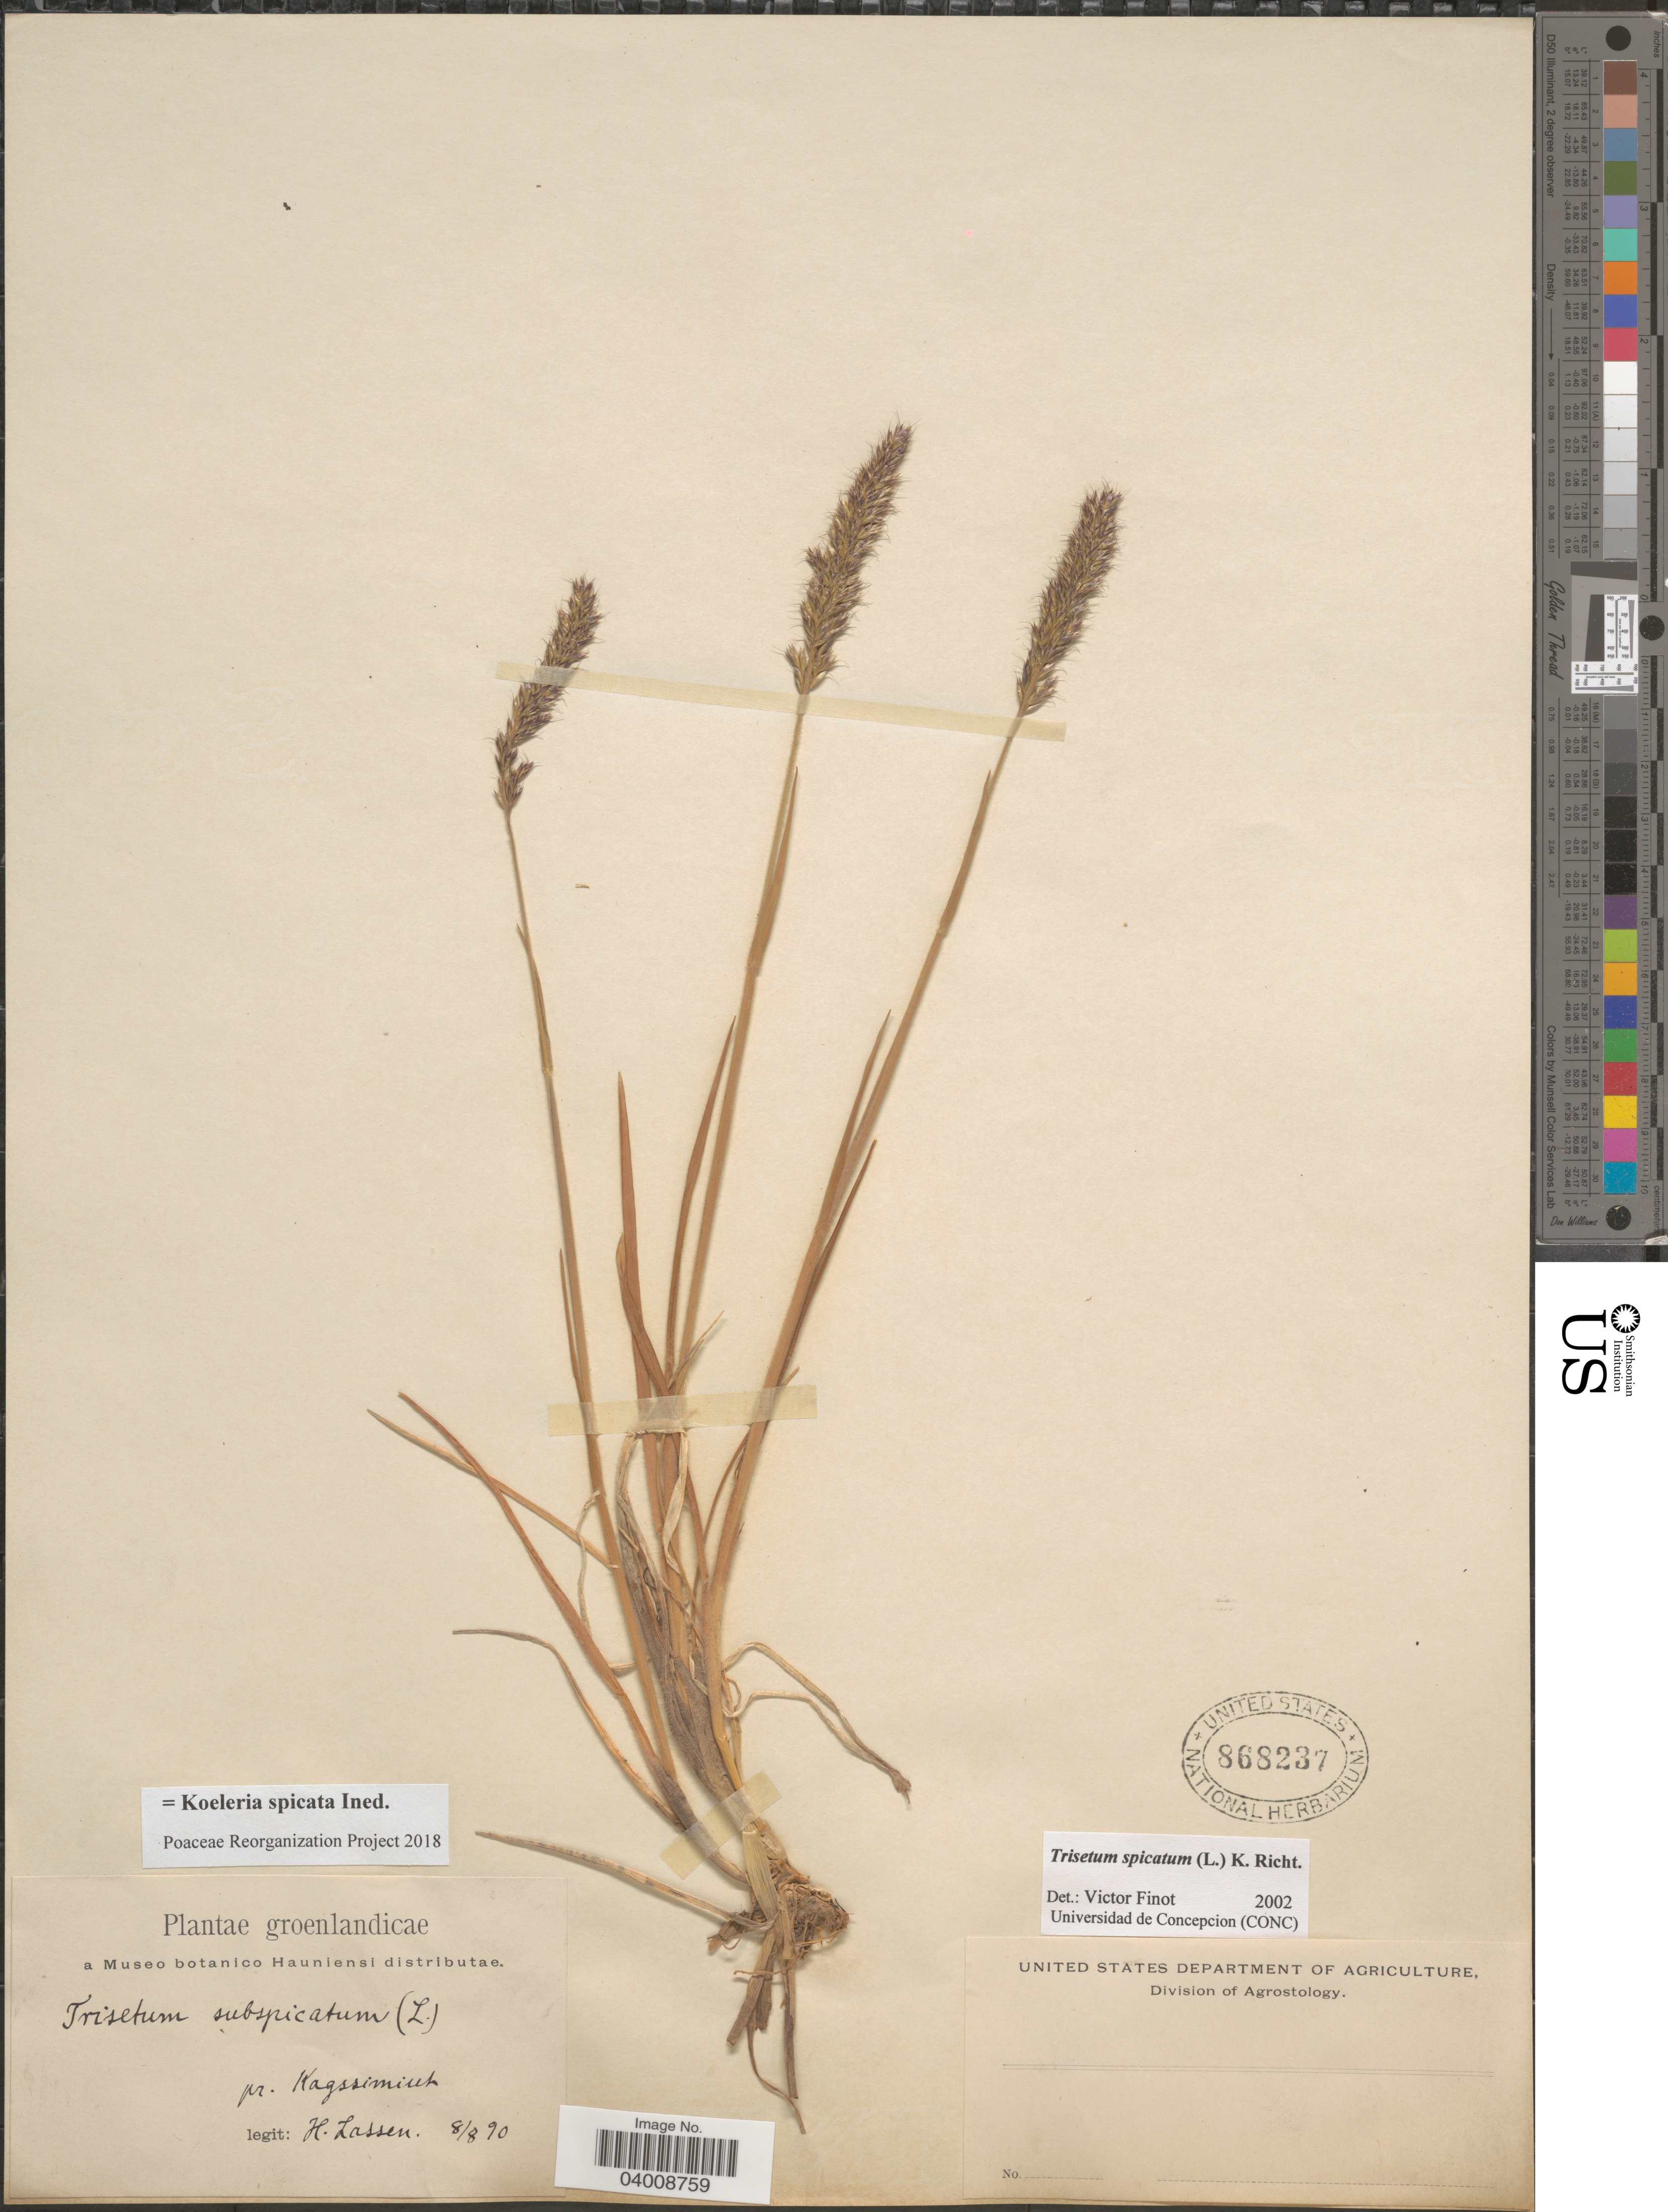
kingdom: Plantae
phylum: Tracheophyta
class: Liliopsida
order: Poales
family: Poaceae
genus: Koeleria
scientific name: Koeleria spicata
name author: (L.) Barberá et al.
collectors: H. Lassen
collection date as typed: Transcribed d/m/y: 8/8/90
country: Greenland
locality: Groenlandicae. Pr. Kagssimiut.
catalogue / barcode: US 868237